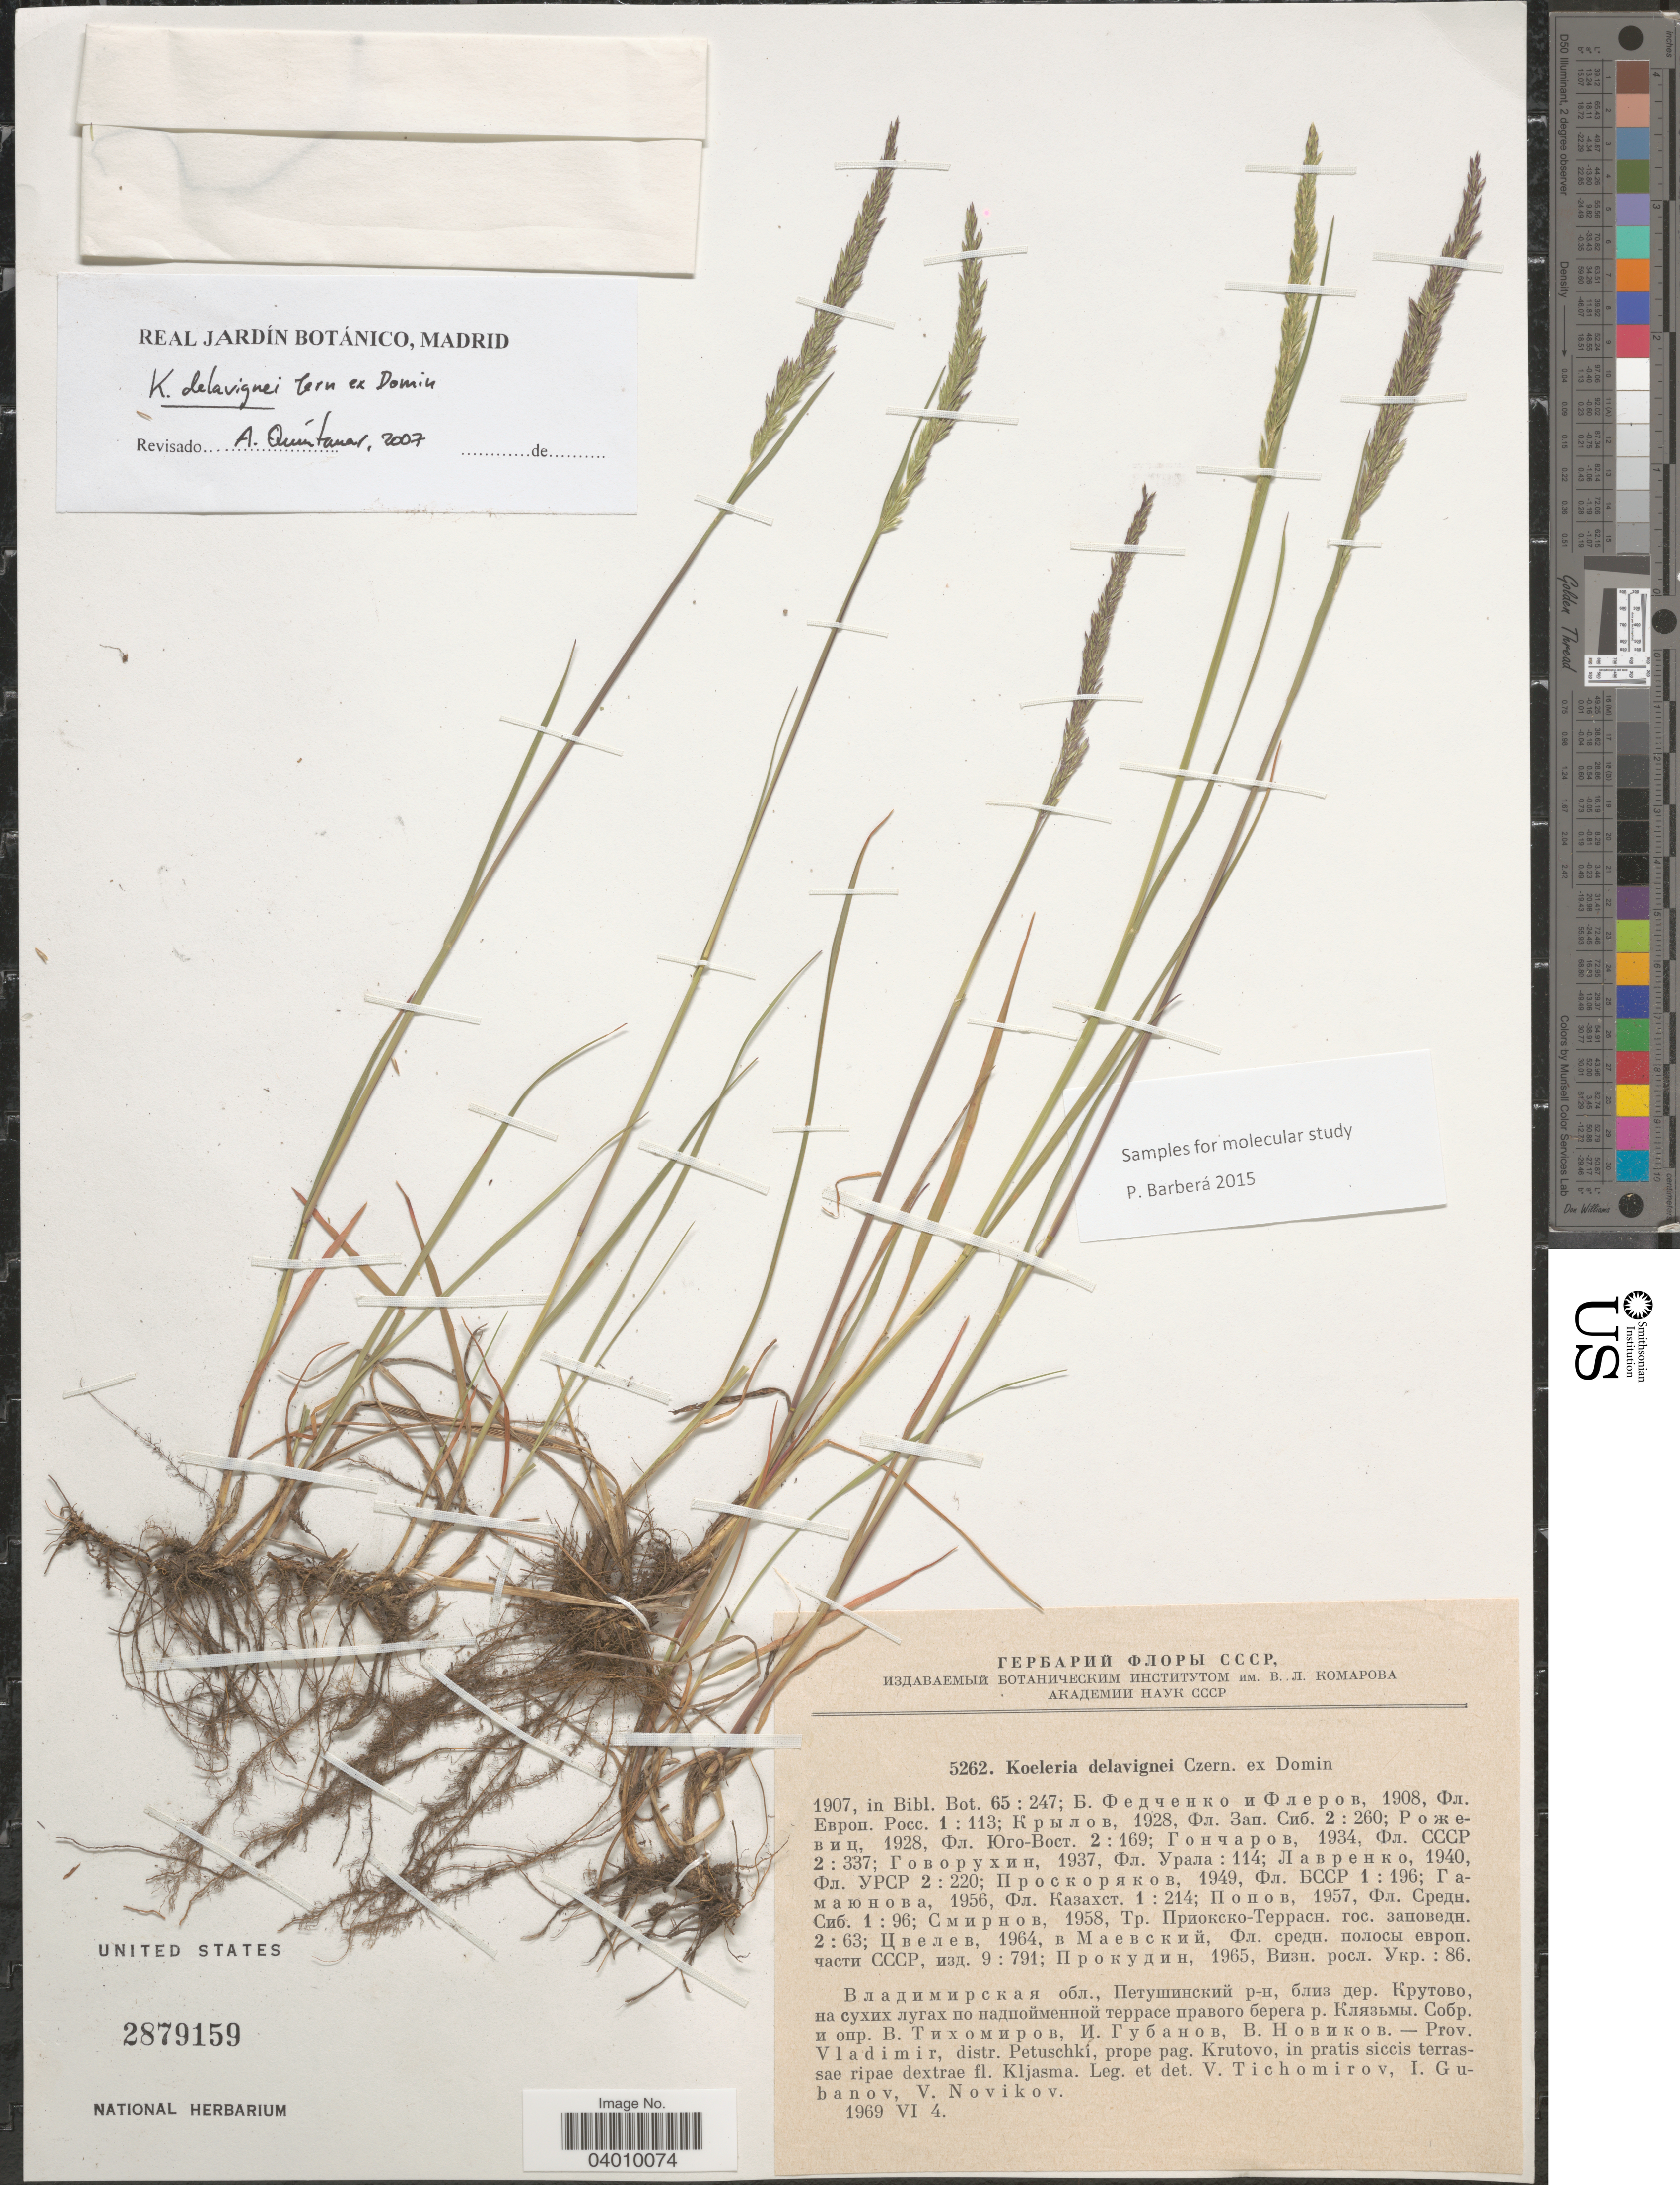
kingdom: Plantae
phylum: Tracheophyta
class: Liliopsida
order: Poales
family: Poaceae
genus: Koeleria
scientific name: Koeleria delavignei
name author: Czern. ex Domin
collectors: V. Tichomirov, I. Gubanov & V. Novikov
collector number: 5262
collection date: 1969-06-04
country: Russian Federation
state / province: Vladimir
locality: Distr. Petuschki, prope pag. Krutovo, in pratis siccis terrassae ripae dextrae fl. Kljasma.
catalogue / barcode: US 2879159